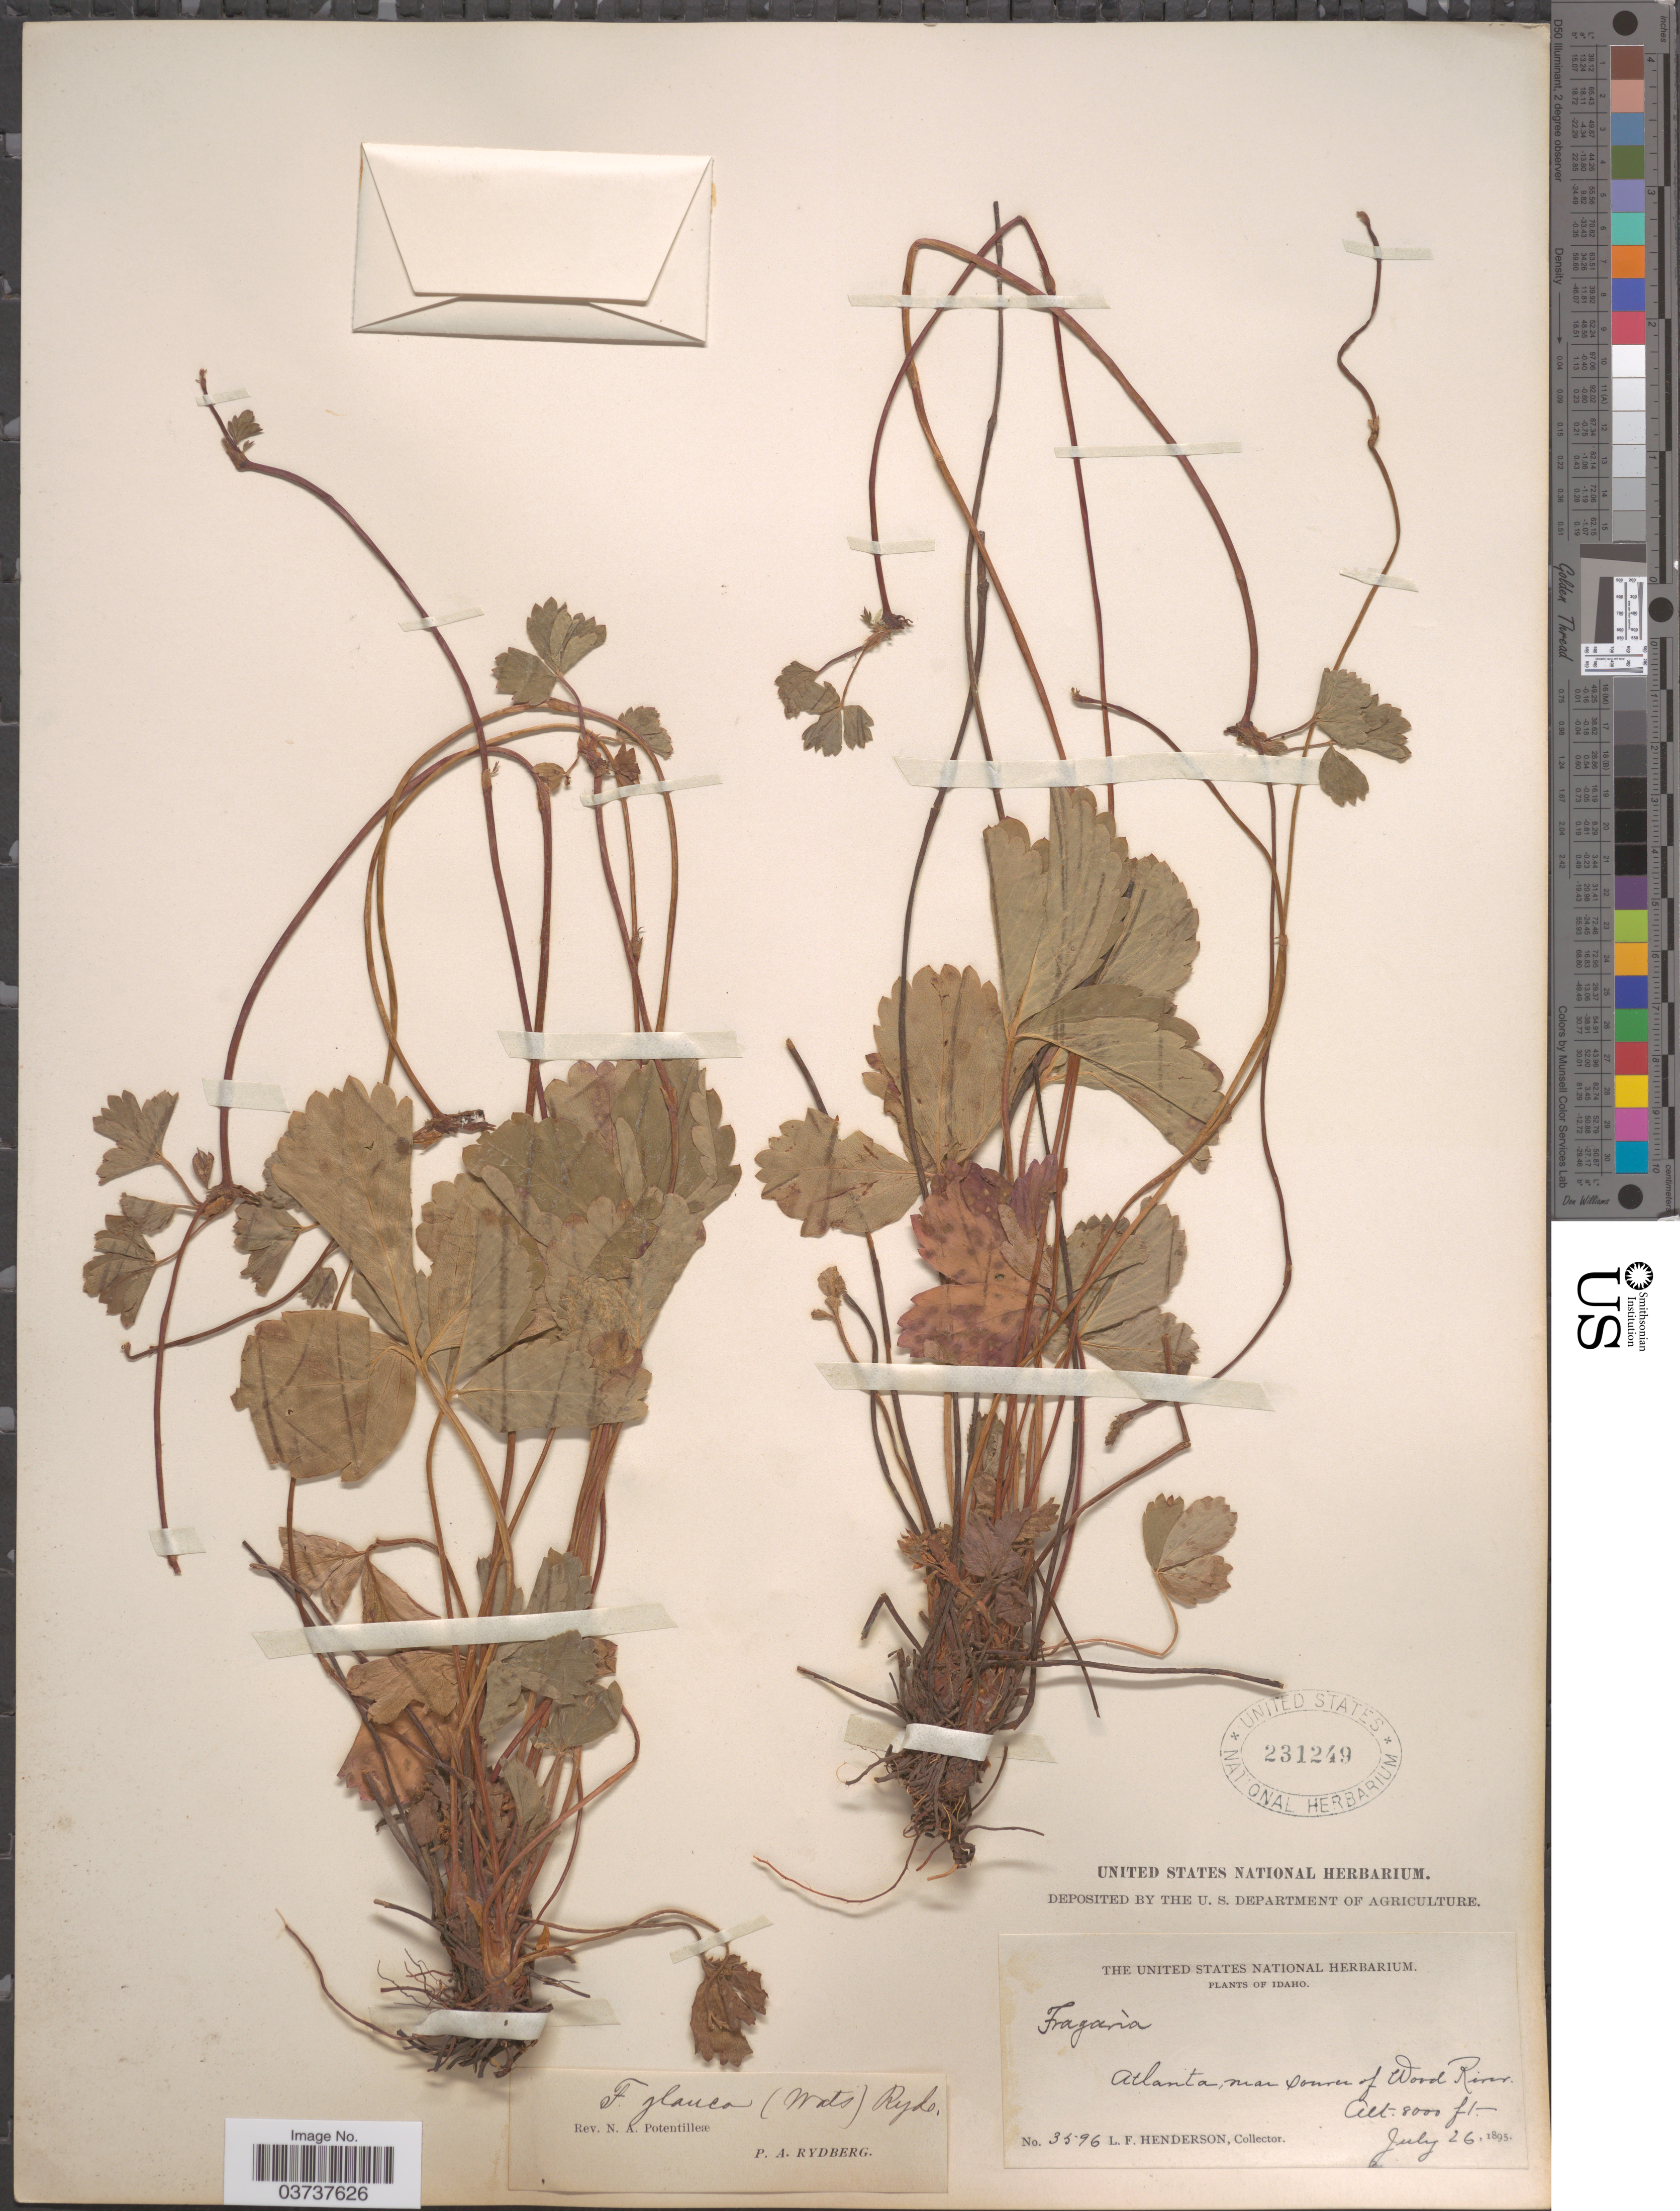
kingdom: Plantae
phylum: Tracheophyta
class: Magnoliopsida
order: Rosales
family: Rosaceae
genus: Fragaria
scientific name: Fragaria virginiana subsp. glauca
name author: (S. Watson) Staudt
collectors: L. Henderson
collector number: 3596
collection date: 1895-07-26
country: United States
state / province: Idaho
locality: Atlanta, near source of Wood River.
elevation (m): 2438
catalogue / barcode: US 231249